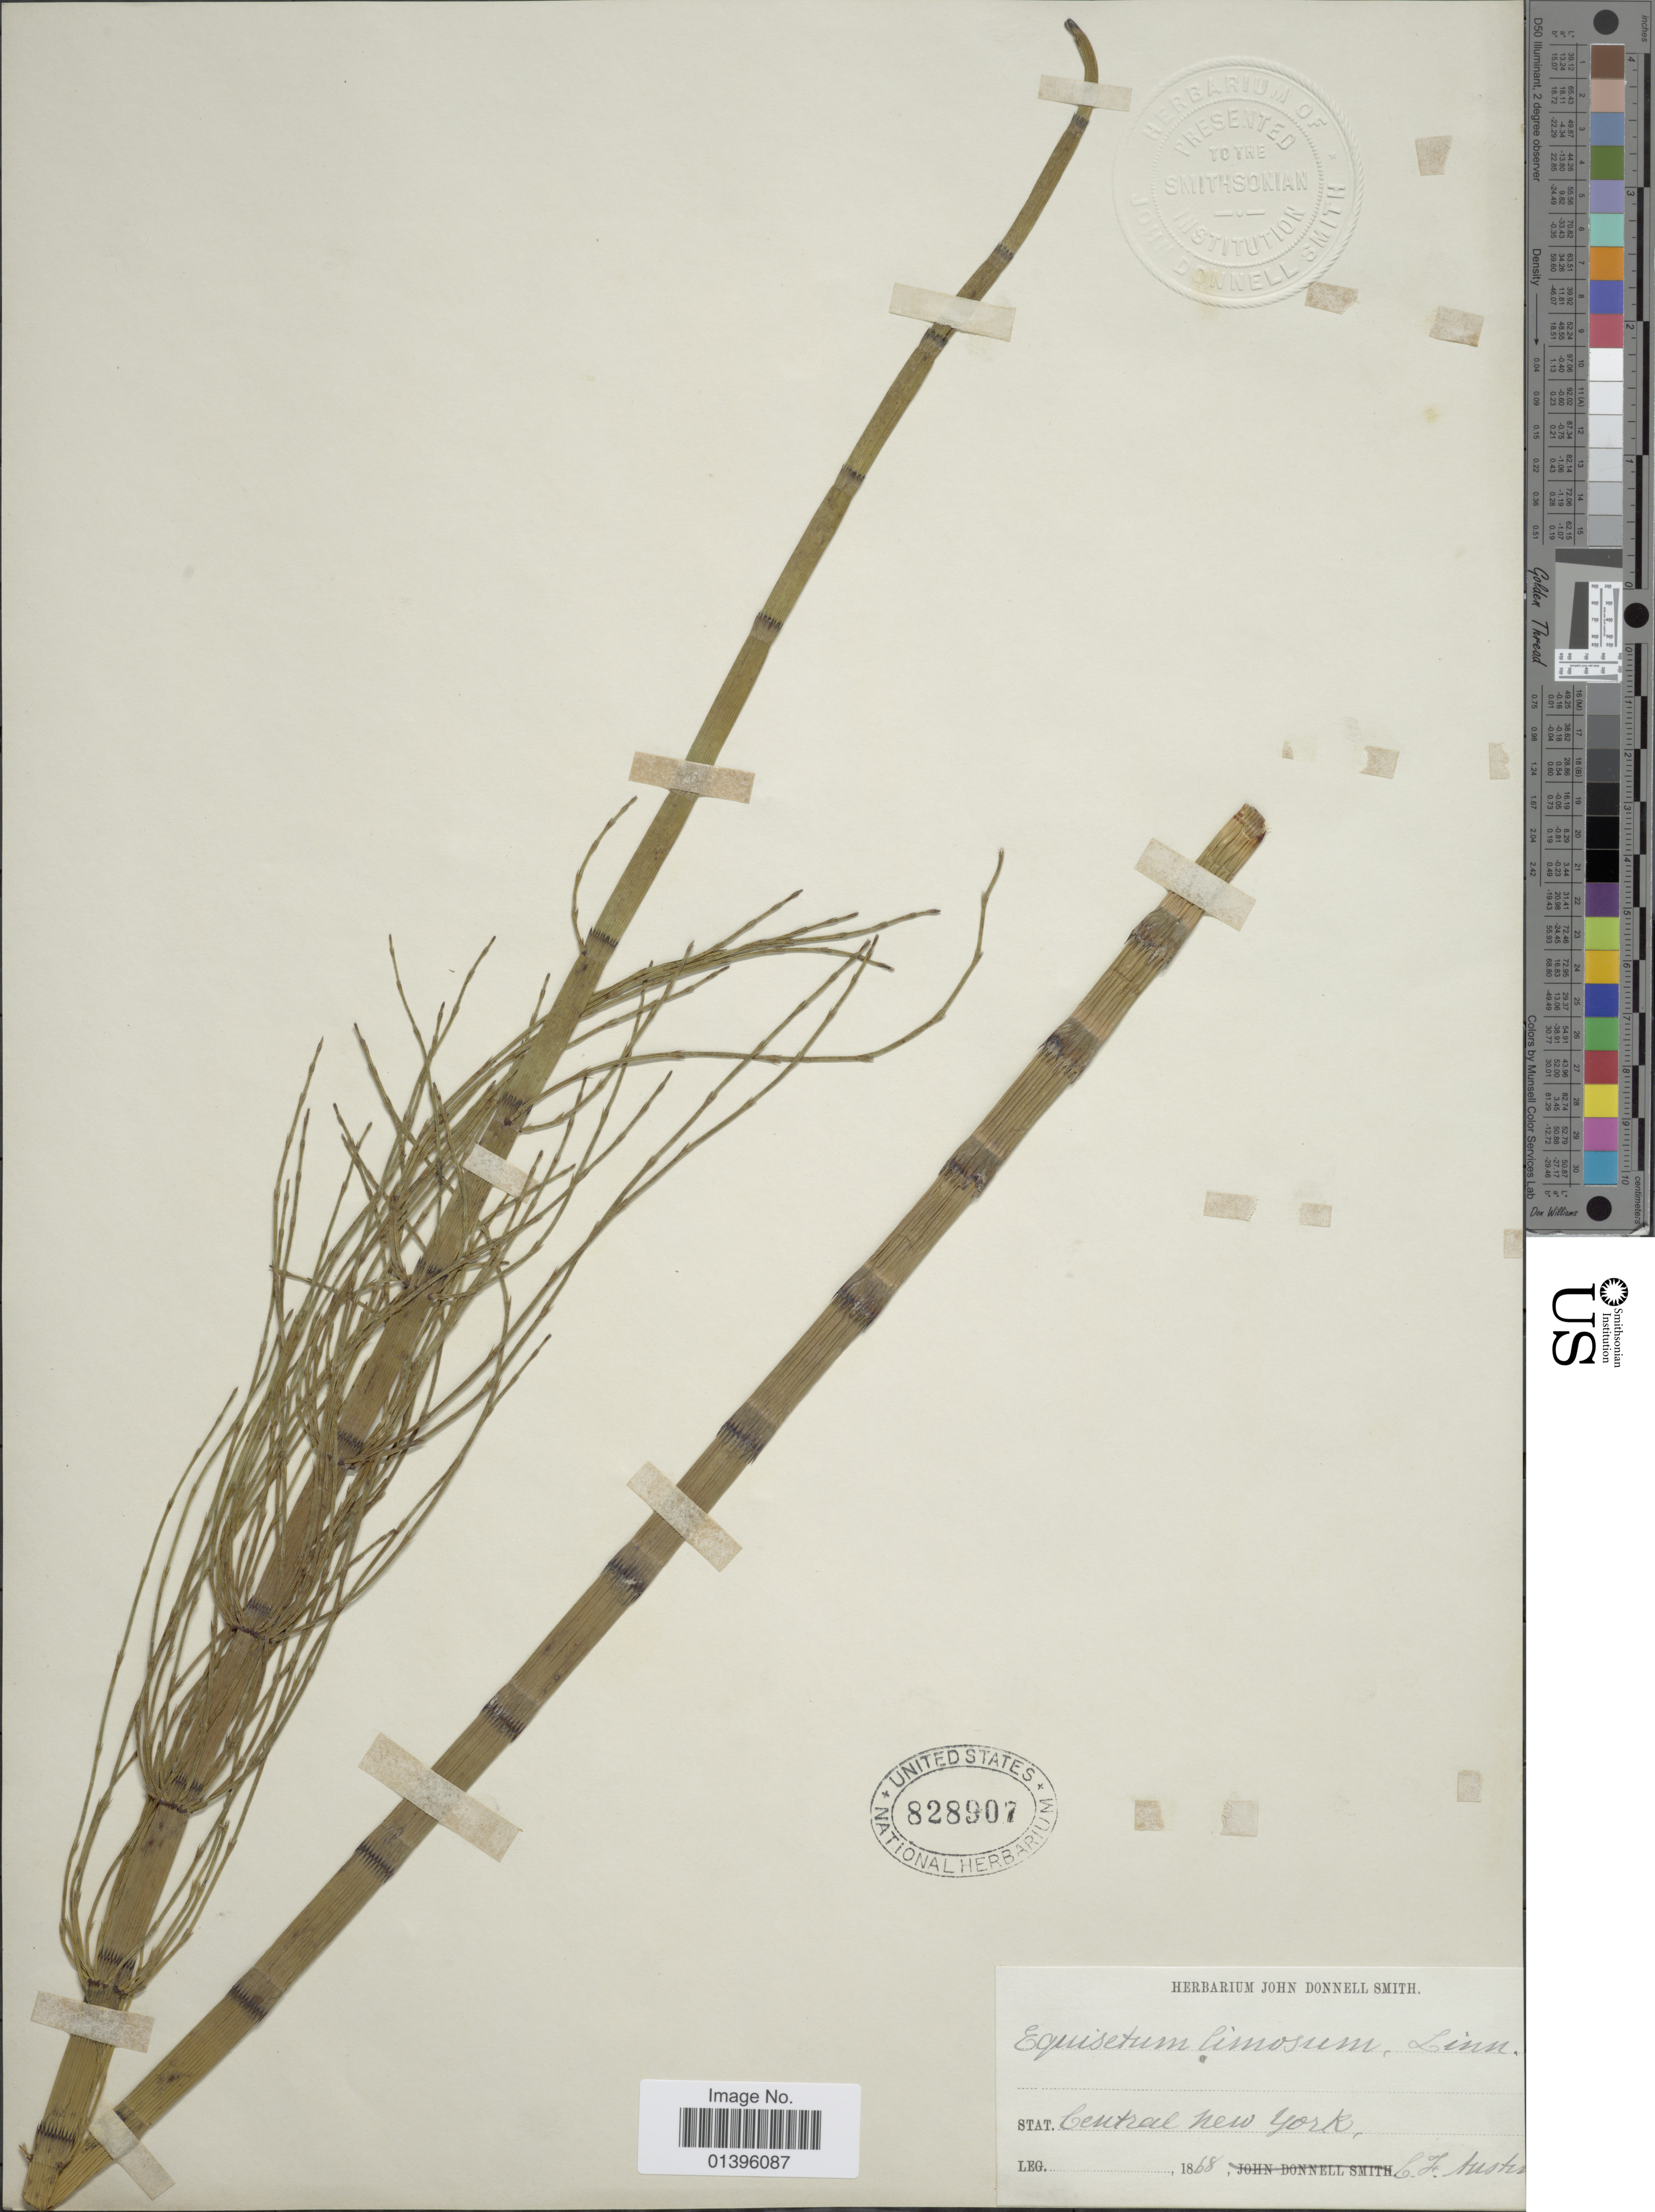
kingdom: Plantae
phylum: Tracheophyta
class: Polypodiopsida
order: Equisetales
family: Equisetaceae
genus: Equisetum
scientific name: Equisetum fluviatile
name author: L.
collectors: C. F. Austin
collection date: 1868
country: United States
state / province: New York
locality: Central New York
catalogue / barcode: US 828907